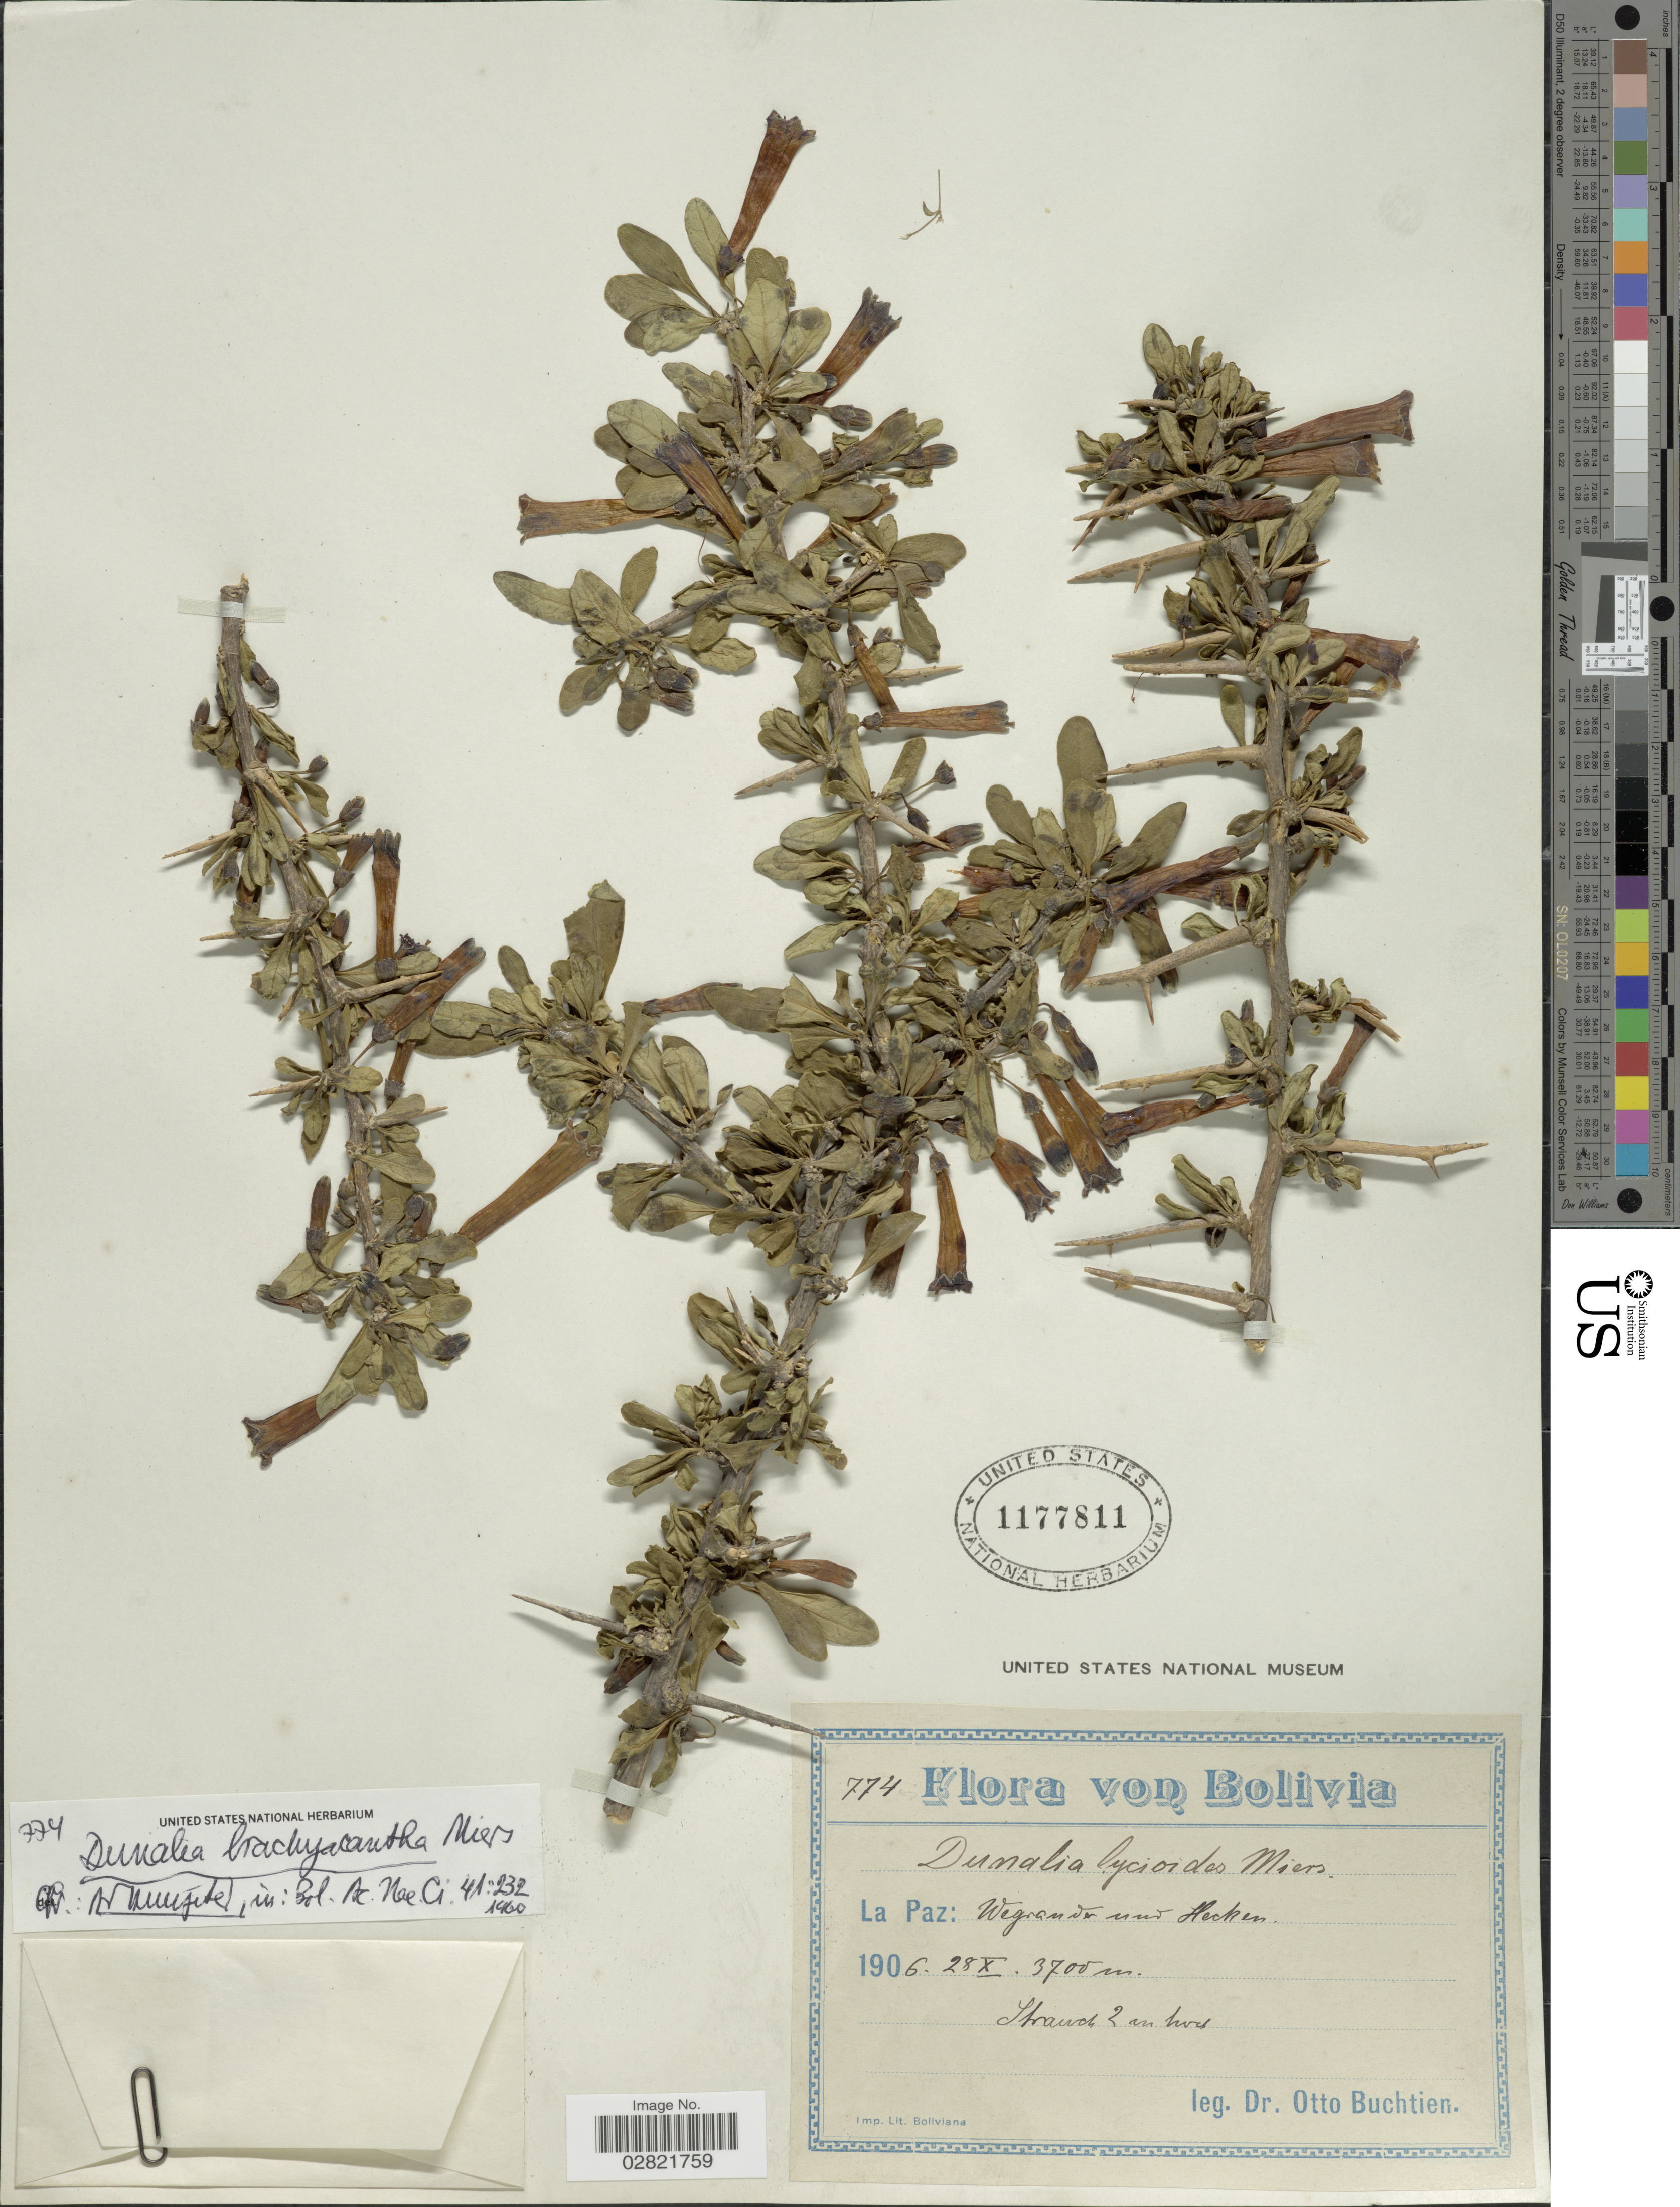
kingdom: Plantae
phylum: Tracheophyta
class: Magnoliopsida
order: Solanales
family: Solanaceae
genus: Dunalia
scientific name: Dunalia brachyacantha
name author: Miers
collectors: O. Buchtien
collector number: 774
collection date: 1906-10-28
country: Bolivia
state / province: La Paz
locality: Wegrande und Hecken.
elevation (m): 3700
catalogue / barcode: US 1177811